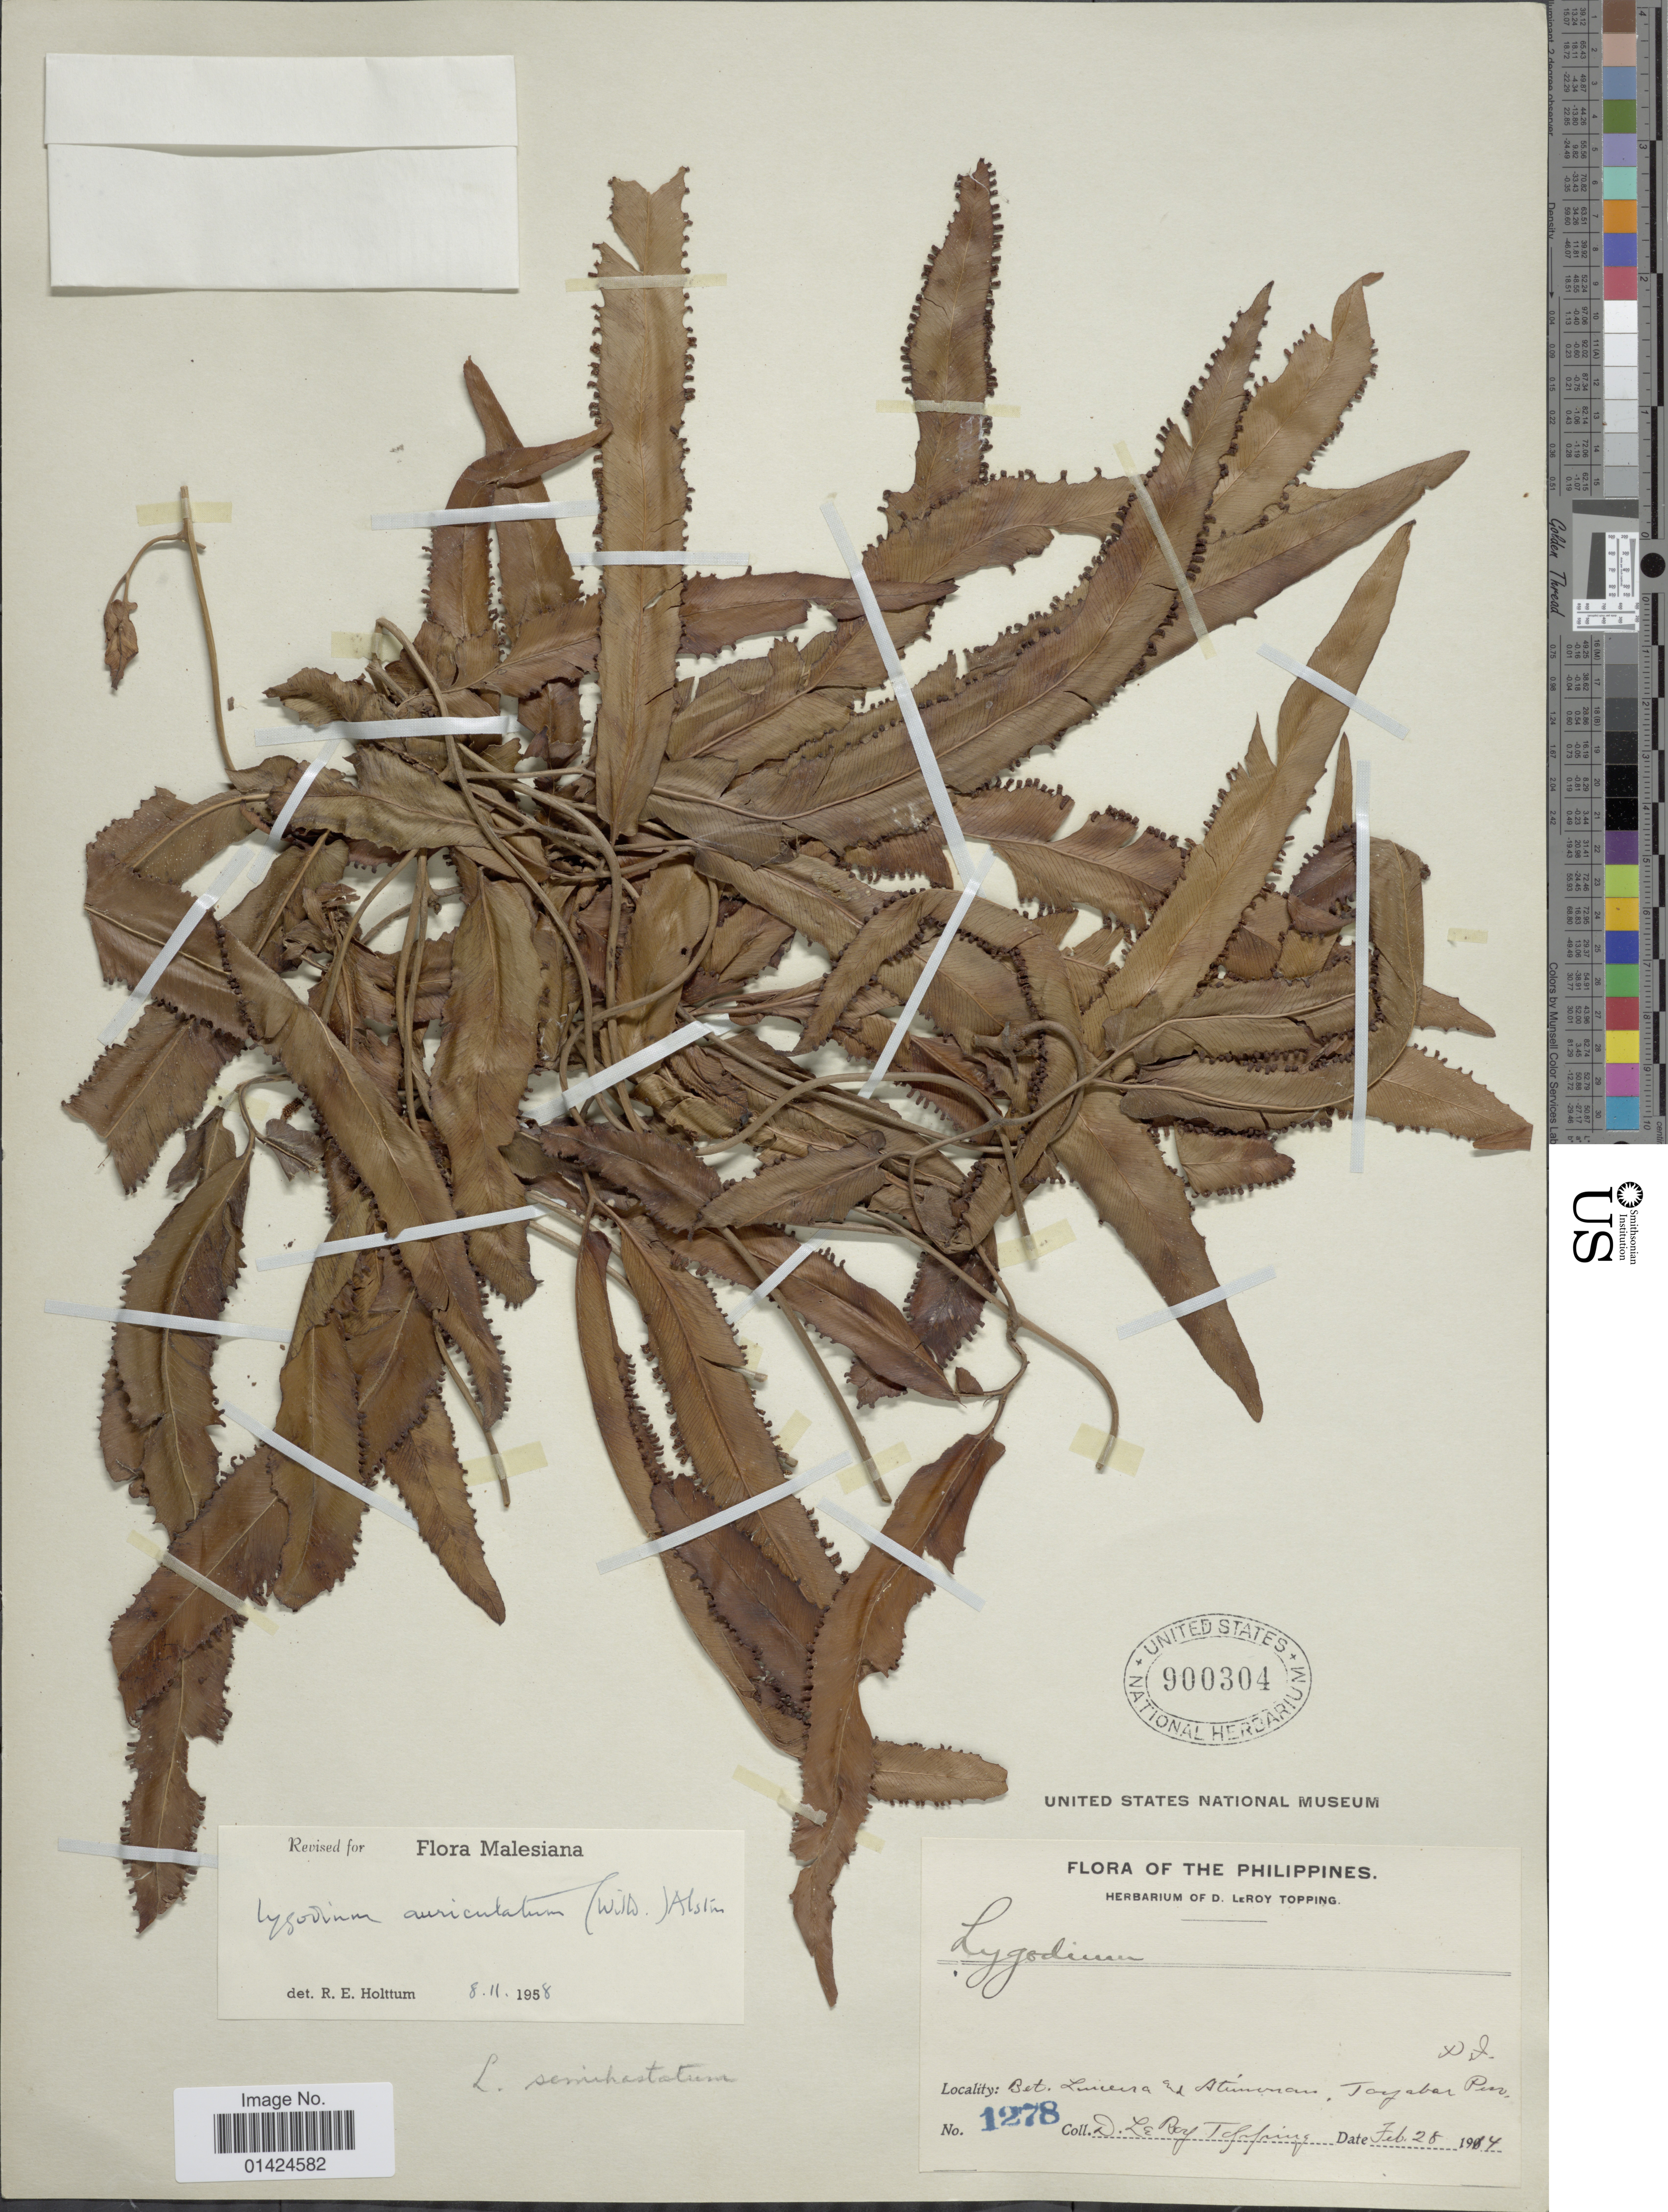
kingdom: Plantae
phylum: Tracheophyta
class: Polypodiopsida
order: Schizaeales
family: Lygodiaceae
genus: Lygodium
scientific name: Lygodium auriculatum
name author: (Willd.) Alston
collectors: D. L. Topping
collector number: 1278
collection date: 1914-02-28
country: Philippines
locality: Between Lucena and Atimonan, Tayabas Prov.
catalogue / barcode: US 900304